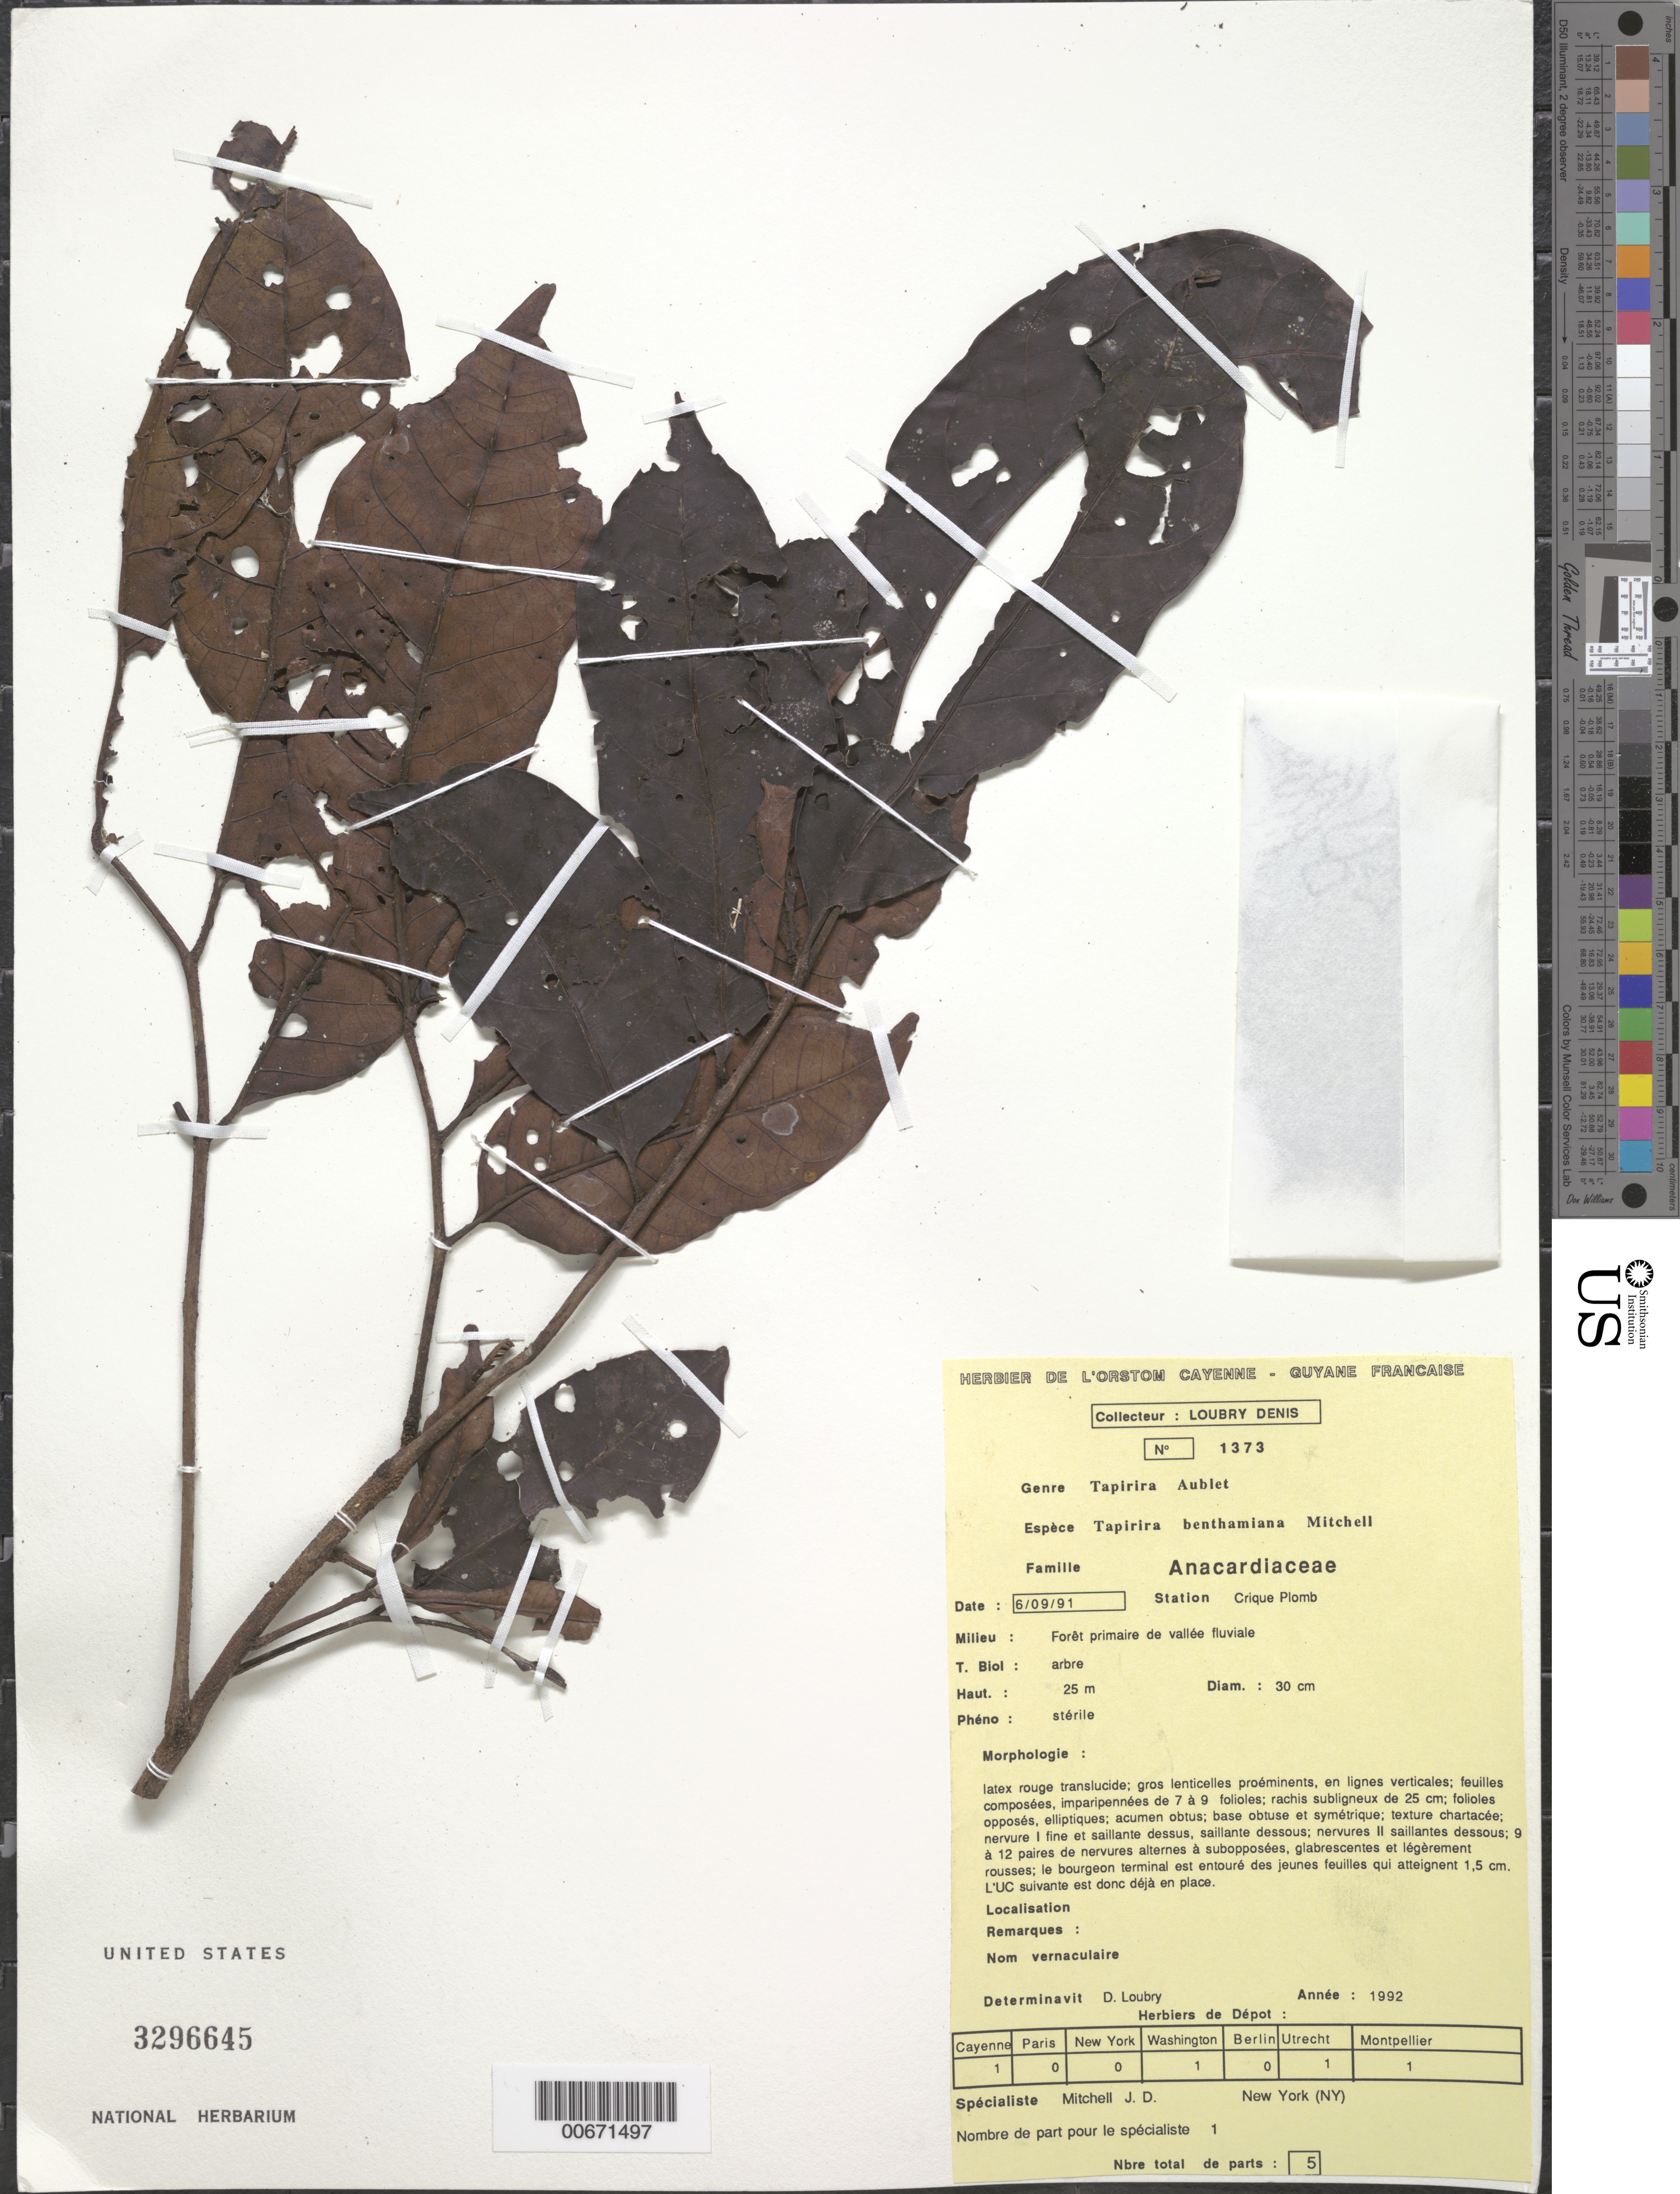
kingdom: Plantae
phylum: Tracheophyta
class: Magnoliopsida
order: Sapindales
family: Anacardiaceae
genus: Tapirira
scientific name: Tapirira bethanniana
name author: J.D. Mitch.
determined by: Mitchell, John D.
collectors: D. Loubry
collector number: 1373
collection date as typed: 6-Sep-91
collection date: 1991-09-06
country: French Guiana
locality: Crique Plomb, Bassin du Sinnamary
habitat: Primary forest near river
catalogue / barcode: US 3296645